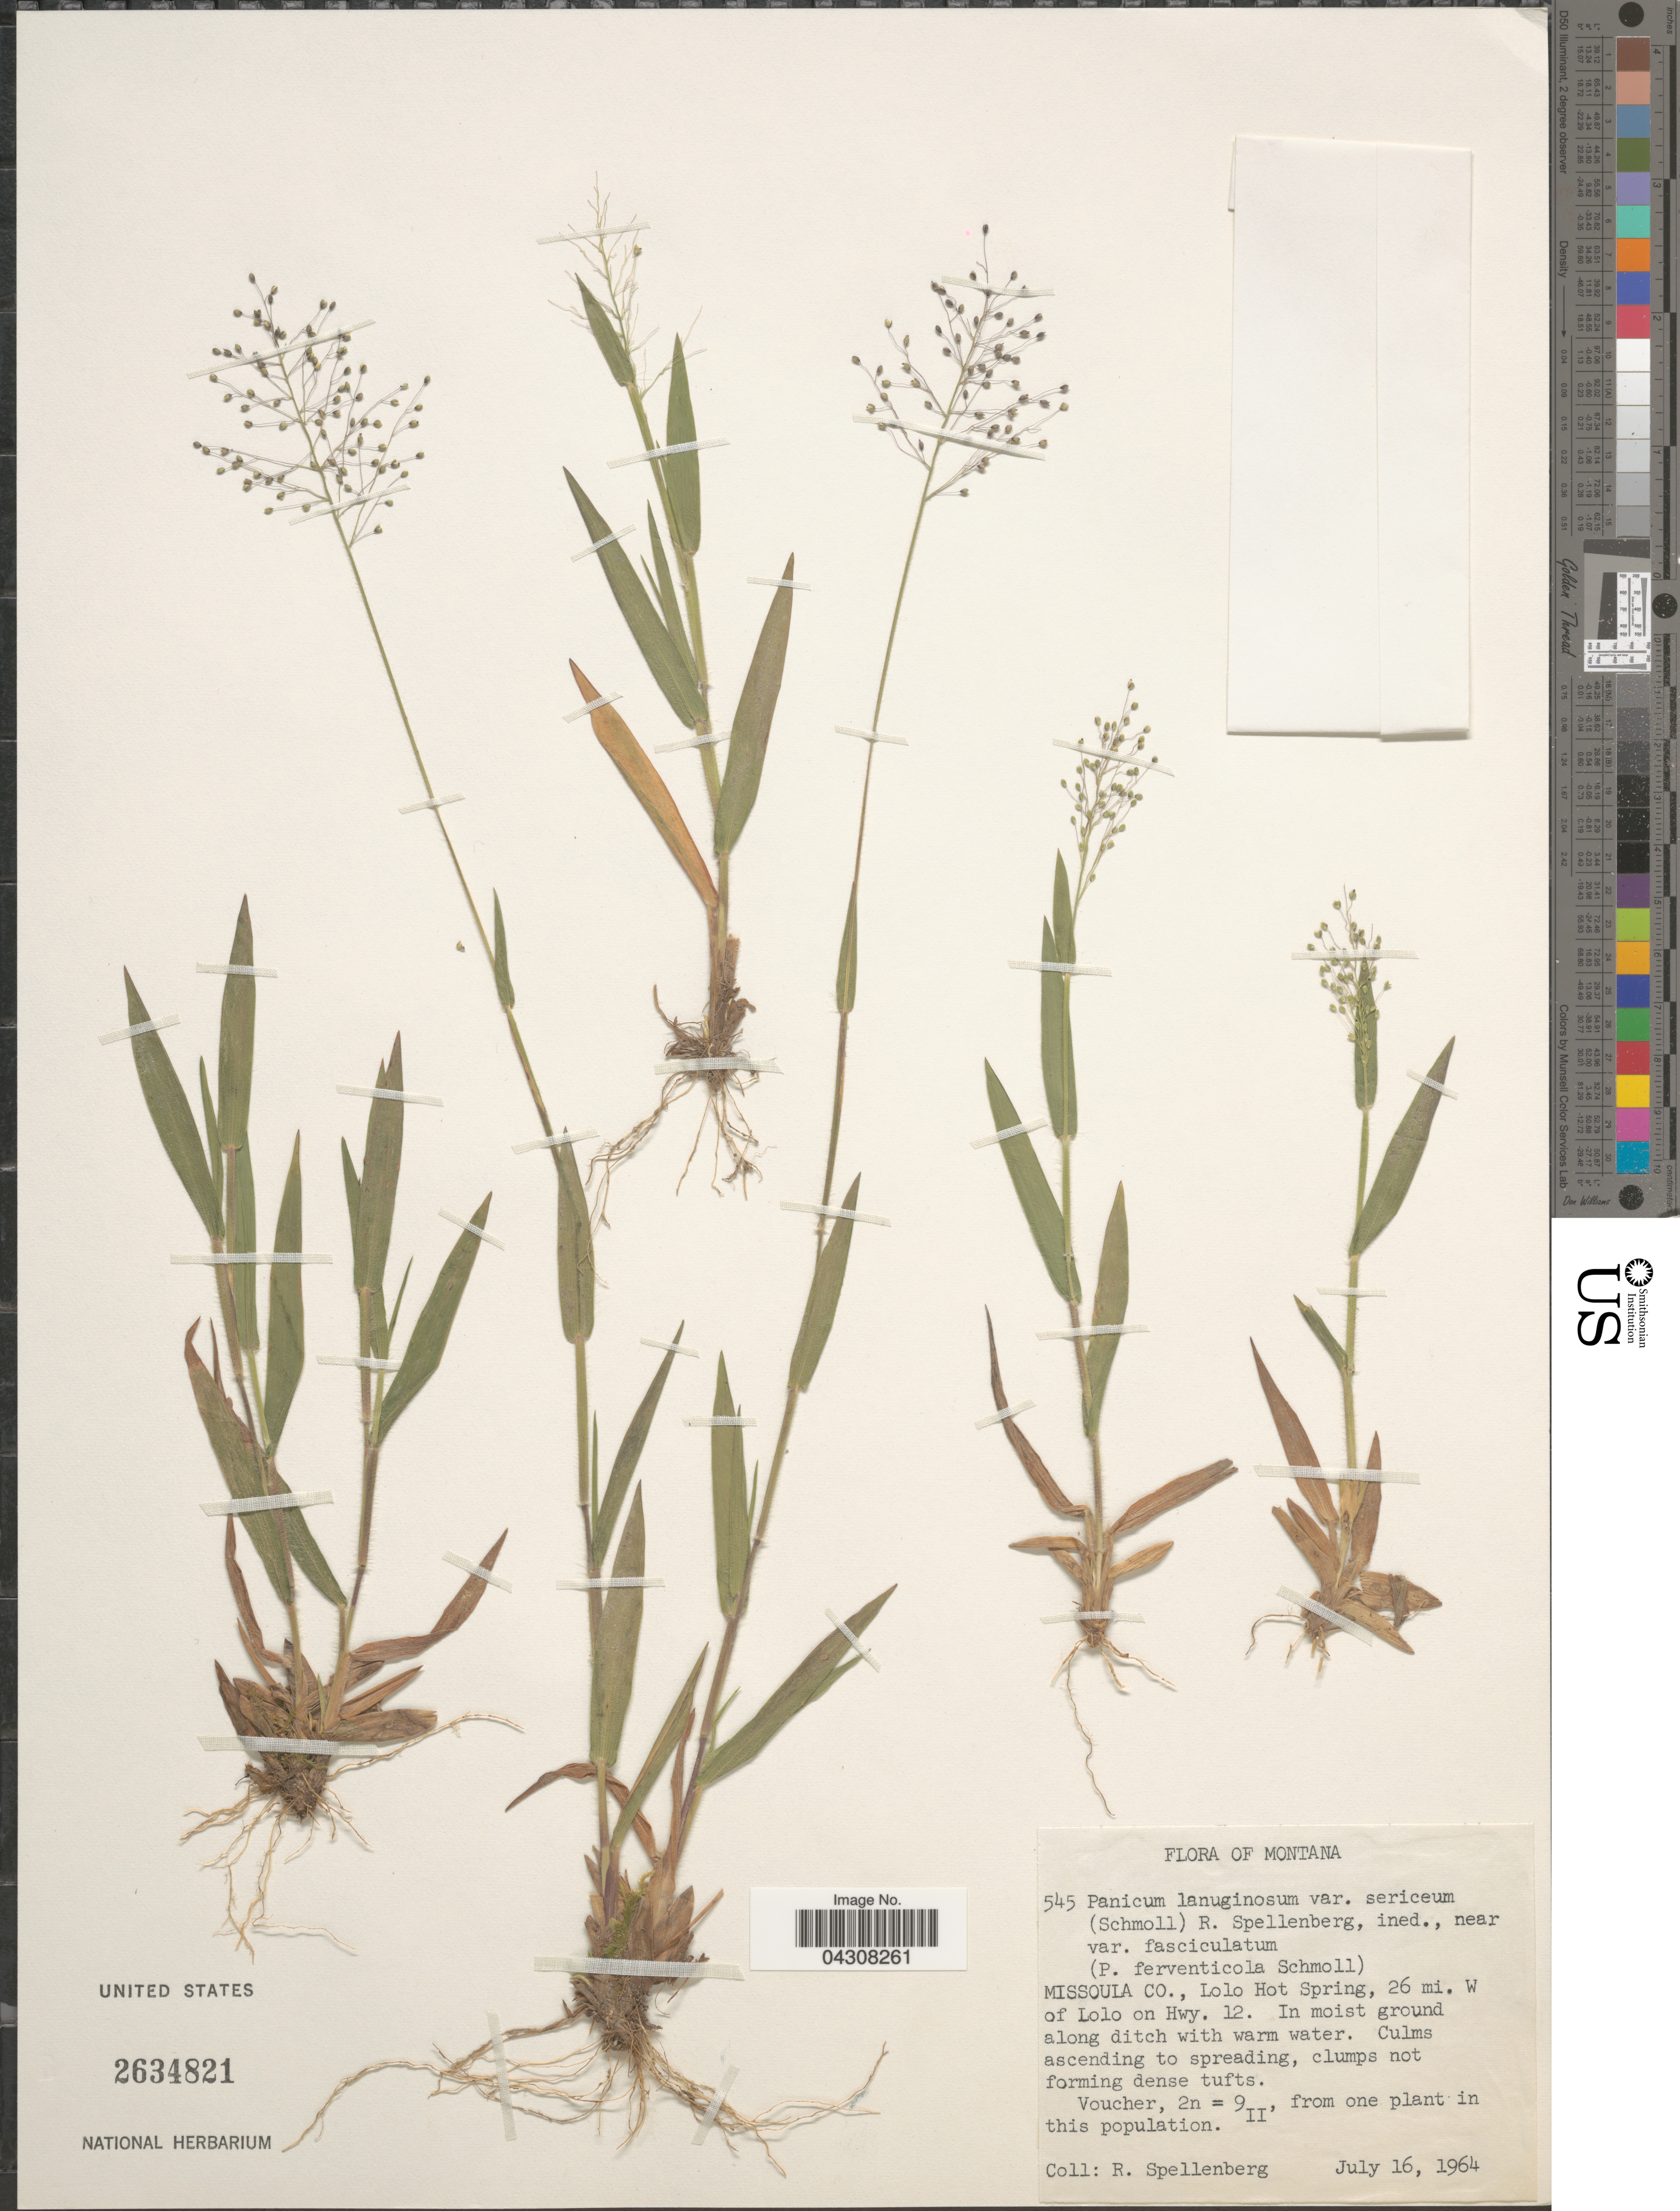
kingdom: Plantae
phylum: Tracheophyta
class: Liliopsida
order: Poales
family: Poaceae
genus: Dichanthelium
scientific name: Dichanthelium acuminatum var. acuminatum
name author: (Sw.) Gould & C.A. Clark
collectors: R. Spellenberg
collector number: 545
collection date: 1964-07-16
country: United States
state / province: Montana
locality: Missoula Co., Lolo Hot Spring, 26 mi. W of Lolo on Hwy. 12. In moist ground along ditch with warm water.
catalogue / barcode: US 2634821